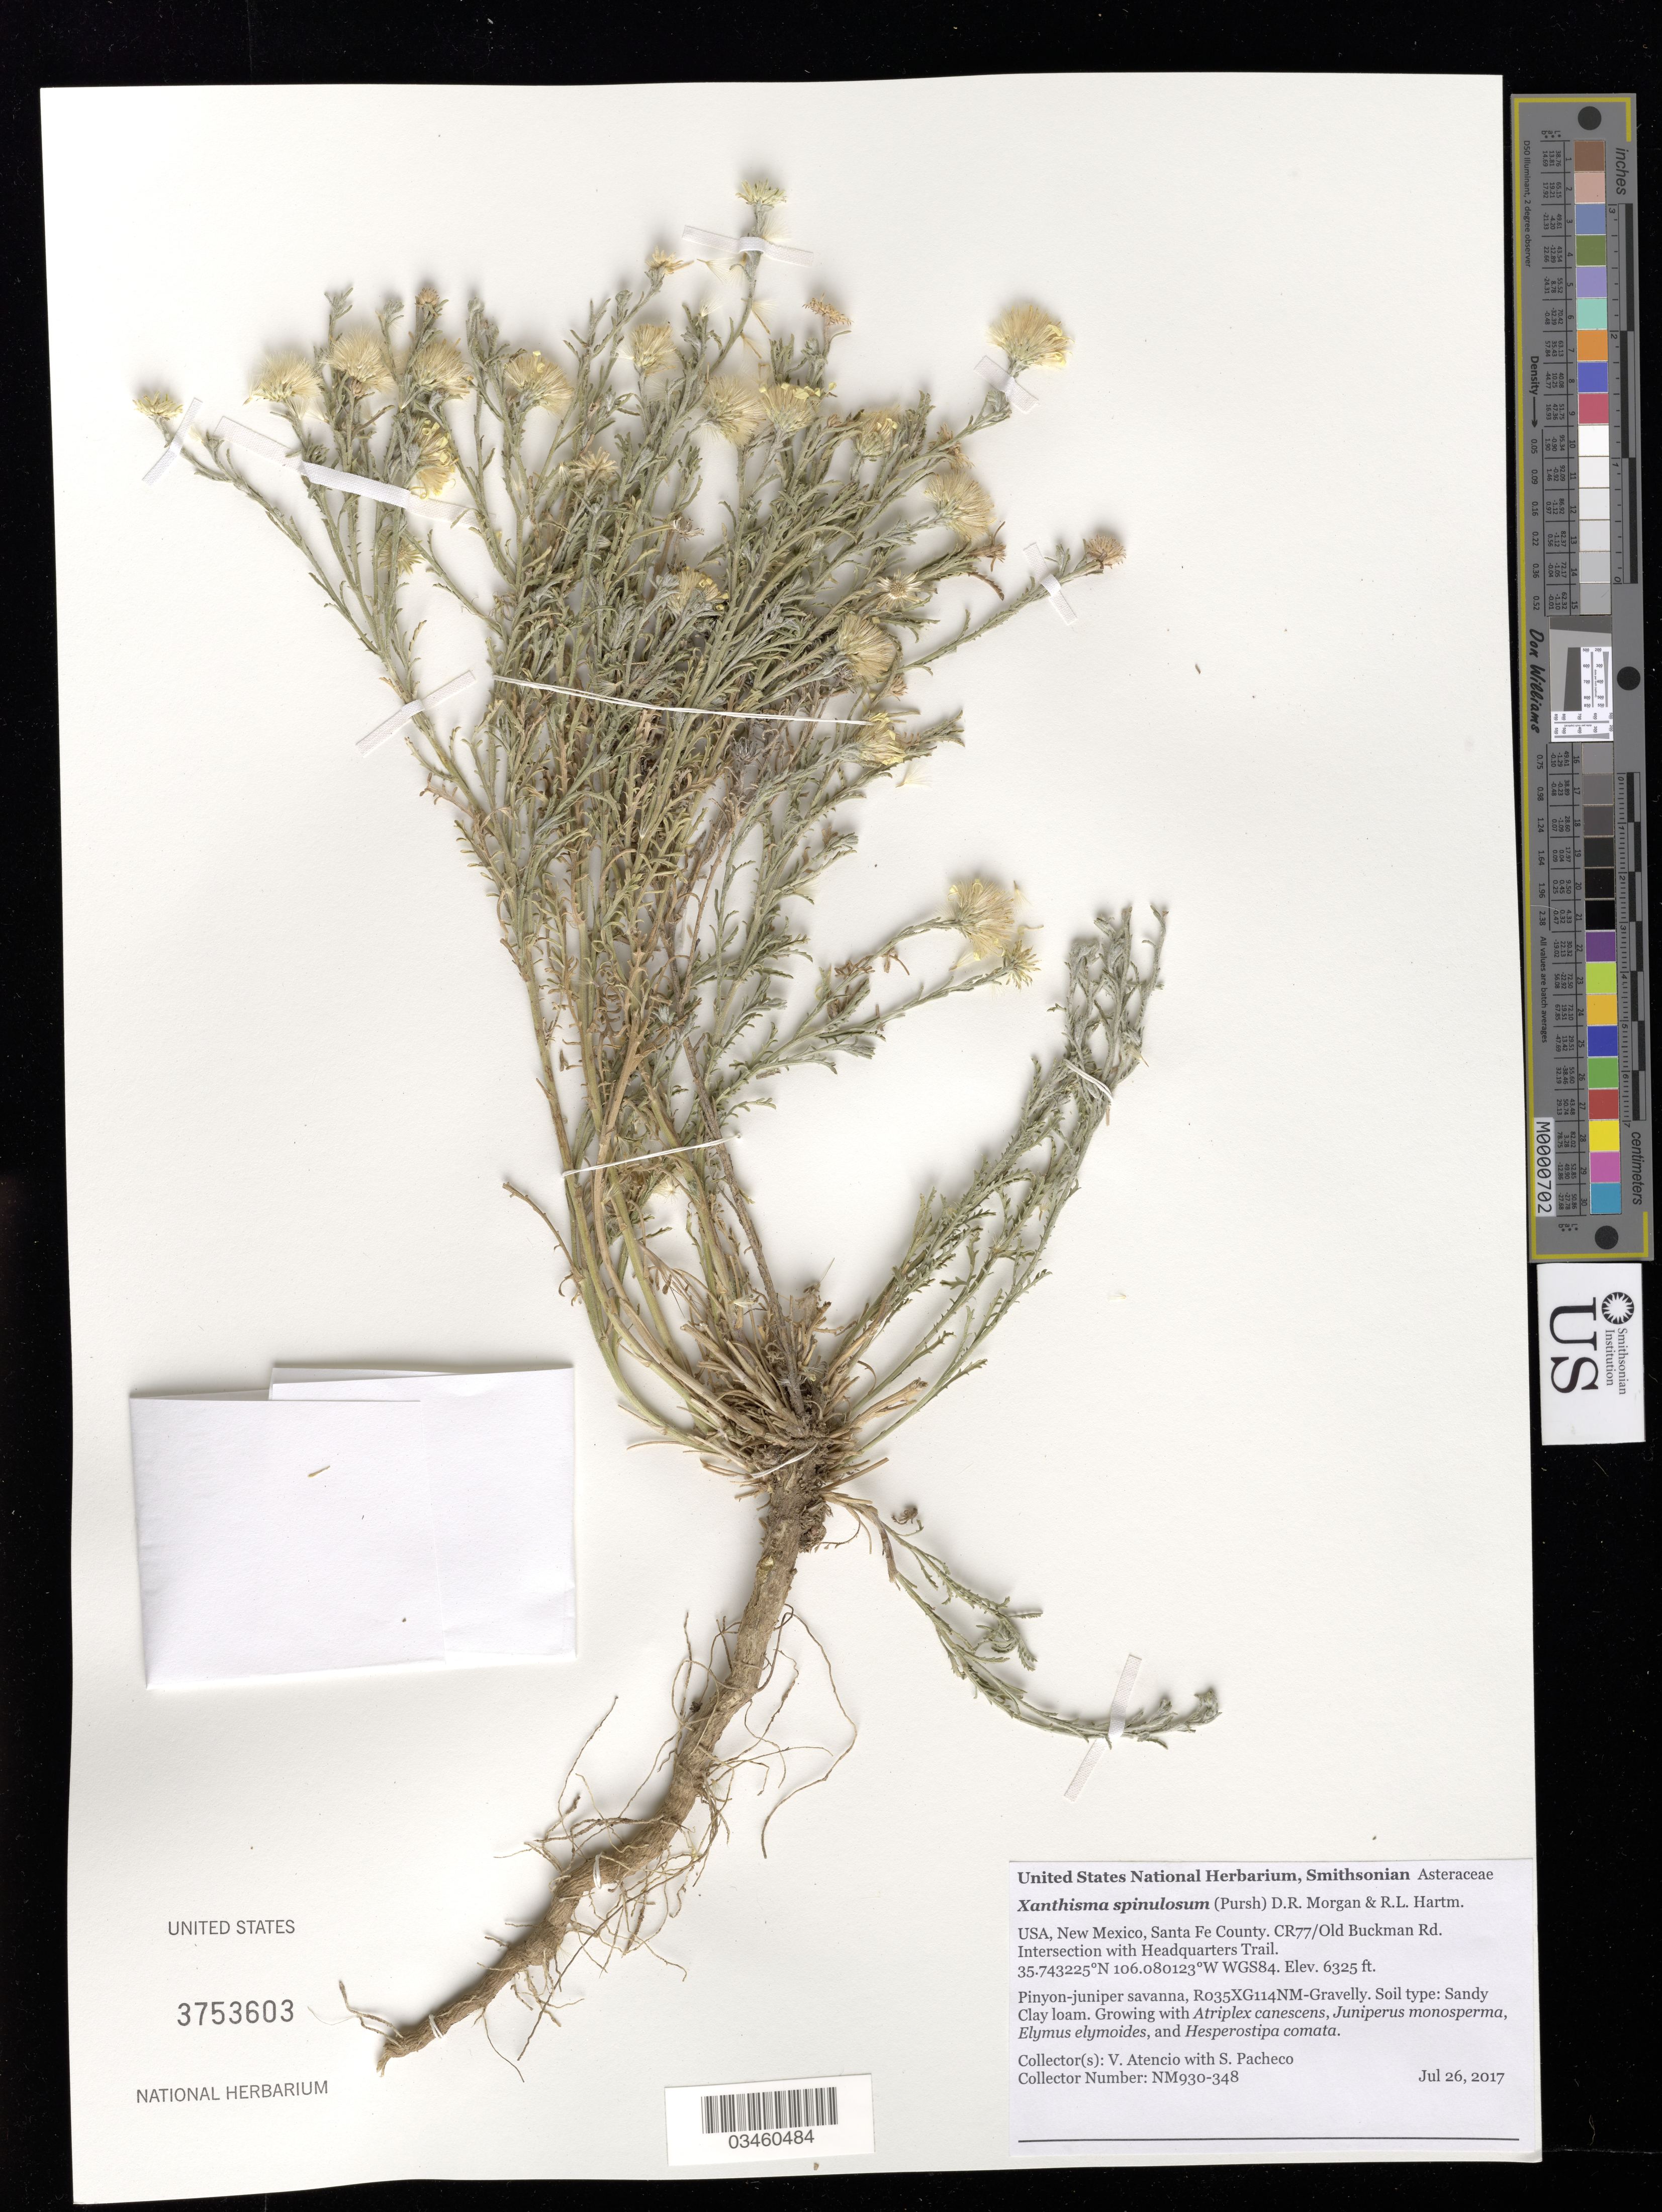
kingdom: Plantae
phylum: Tracheophyta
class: Magnoliopsida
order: Asterales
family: Asteraceae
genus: Xanthisma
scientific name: Xanthisma spinulosum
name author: (Pursh) D. R. Morgan & R.L. Hartm.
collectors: V. Atencio & S. Pacheco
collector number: NM930-348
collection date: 2017-07-26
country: United States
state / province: New Mexico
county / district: Santa Fe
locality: CR77/Old Buckman Rd. Intersection with Headquarters Trail.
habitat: Sandy Clay loam. Pinyon-juniper savanna. With Atriplex canescens, Juniperus monosperma, Elymus elymoides, Hesperostipa comata.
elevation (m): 1928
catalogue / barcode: US 3753603